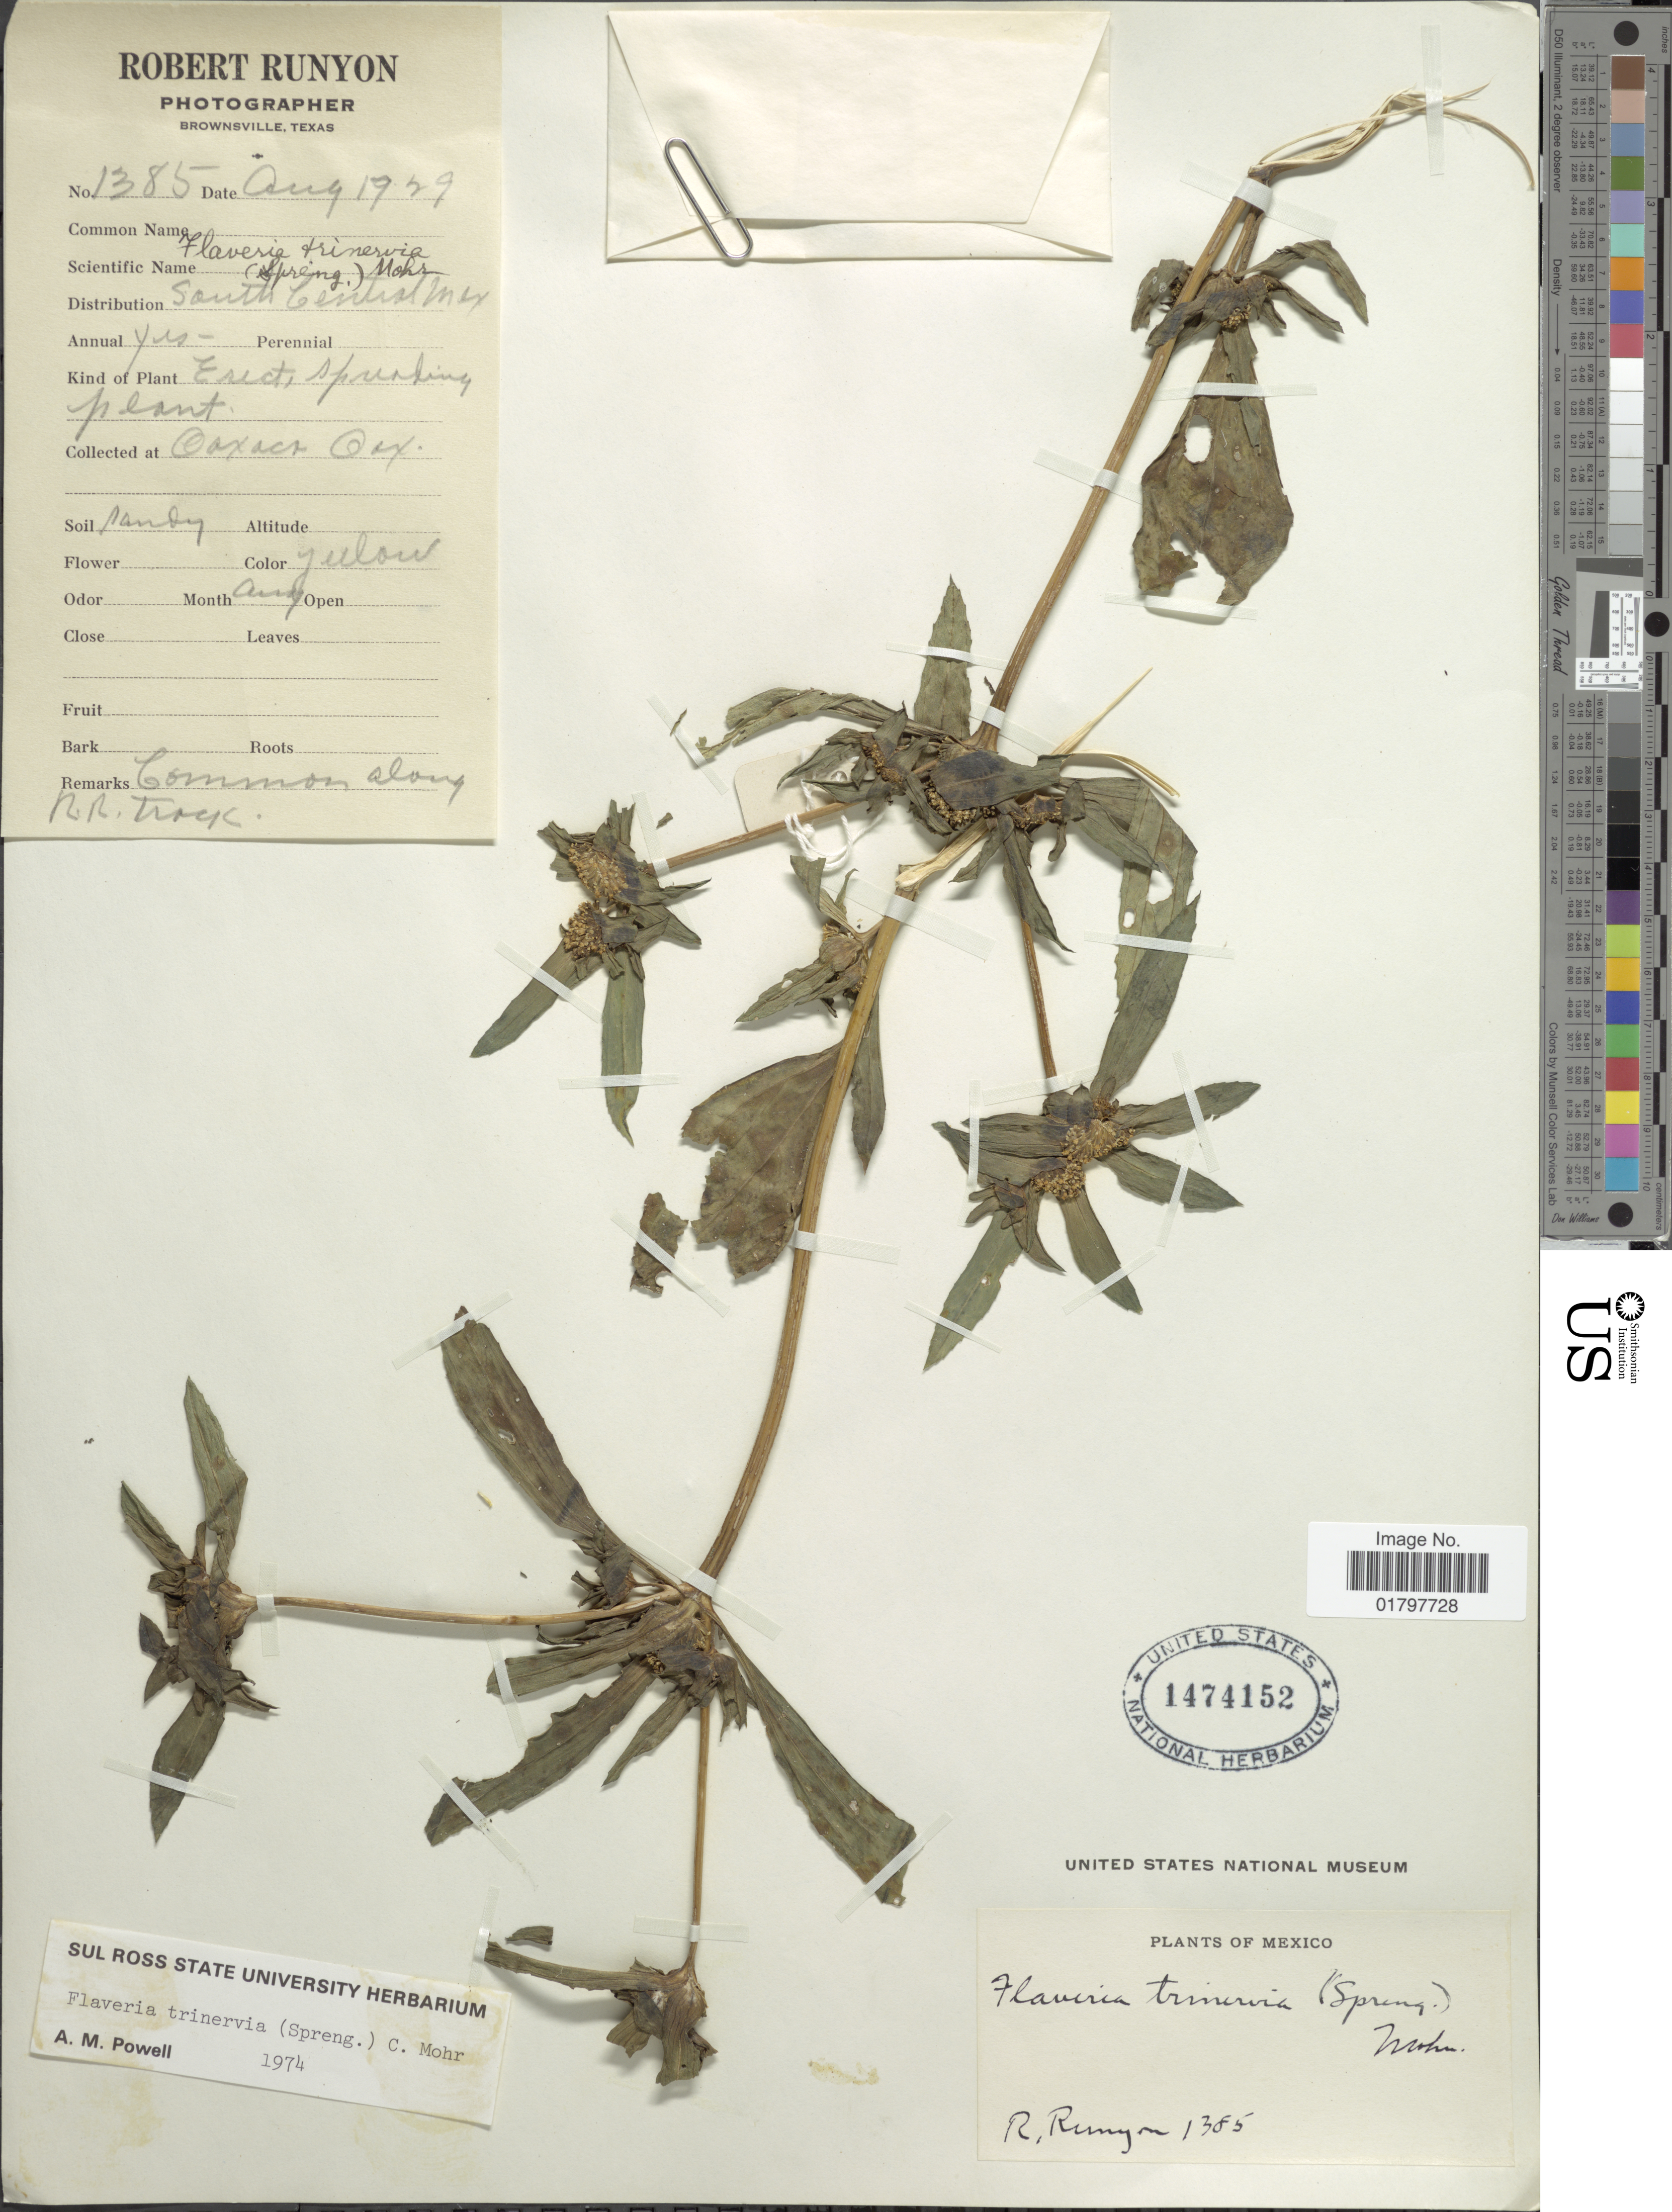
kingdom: Plantae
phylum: Tracheophyta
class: Magnoliopsida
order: Asterales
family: Asteraceae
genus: Flaveria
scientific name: Flaveria trinervia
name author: (Spreng.) C. Mohr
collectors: R. Runyon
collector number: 1385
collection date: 1929-08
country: Mexico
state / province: Oaxaca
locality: Oaxaca, Oax.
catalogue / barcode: US 1474152